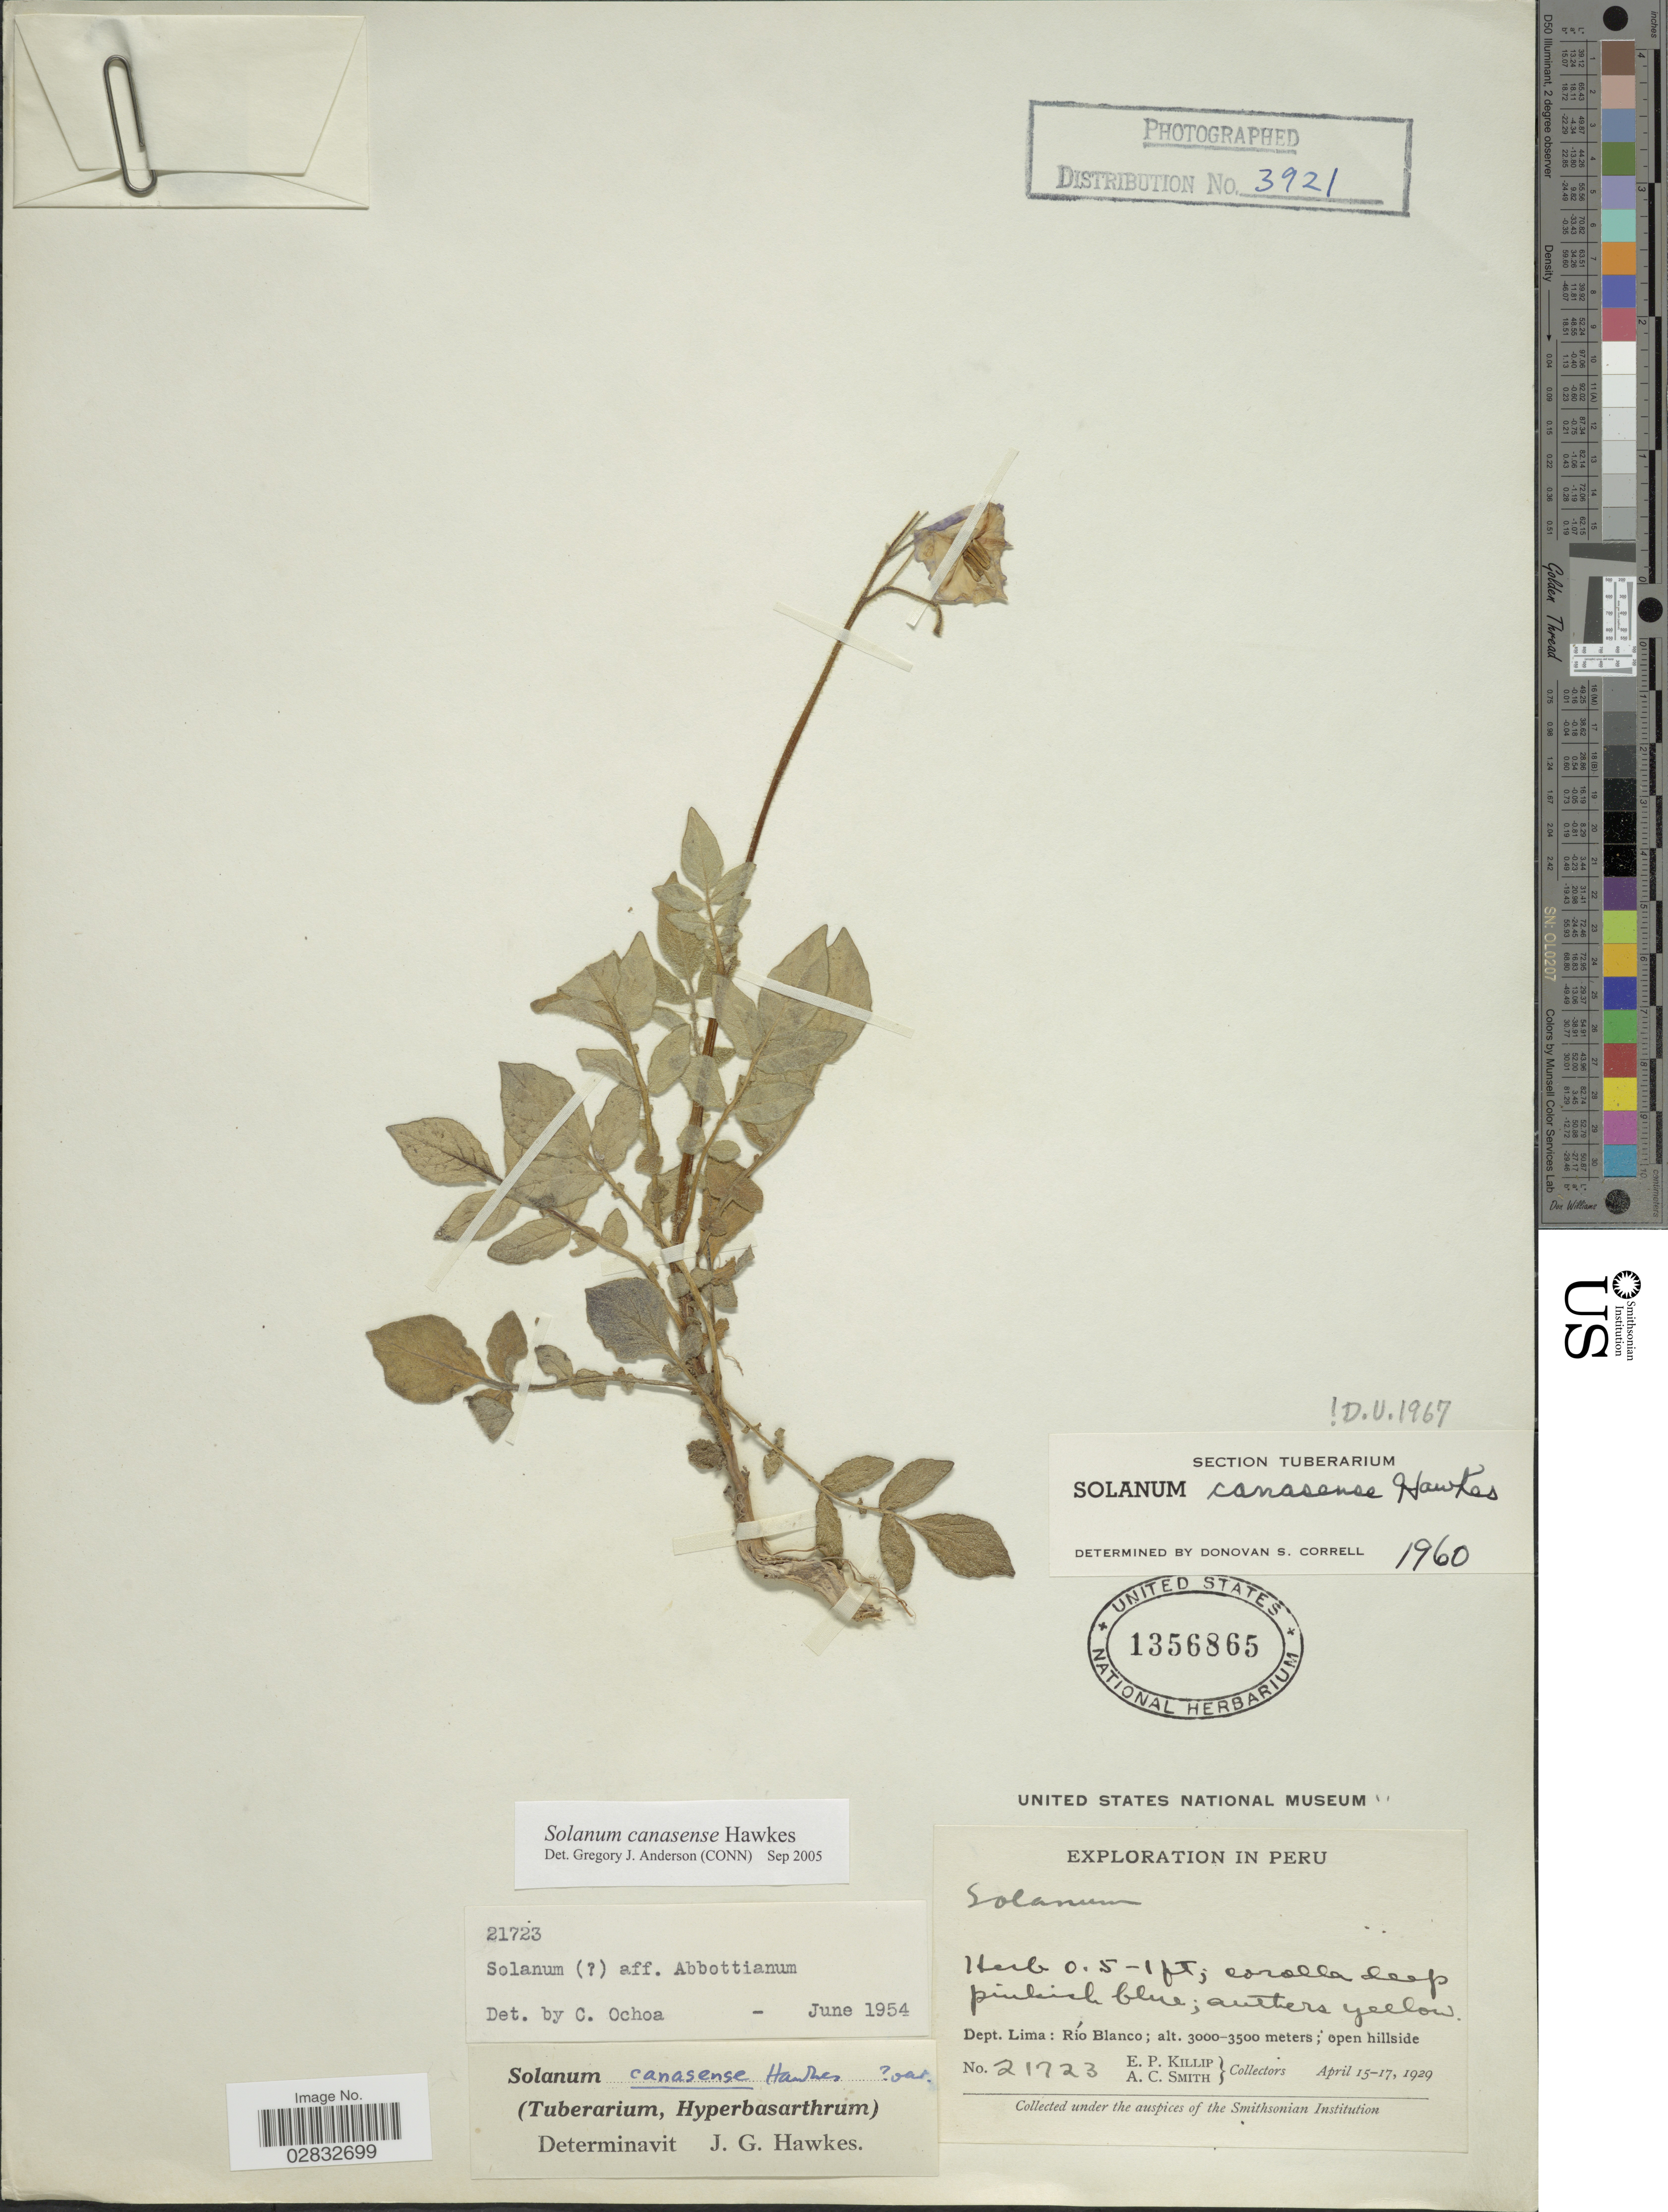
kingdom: Plantae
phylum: Tracheophyta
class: Magnoliopsida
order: Solanales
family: Solanaceae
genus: Solanum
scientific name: Solanum canaosense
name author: L.B. Sm. & Downs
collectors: E. P. Killip & A. C. Smith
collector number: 21723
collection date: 1929-04-15/1929-04-17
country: Peru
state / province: Lima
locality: Dept. Lima: Río Blanco; open hillside.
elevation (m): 3000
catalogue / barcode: US 1356865